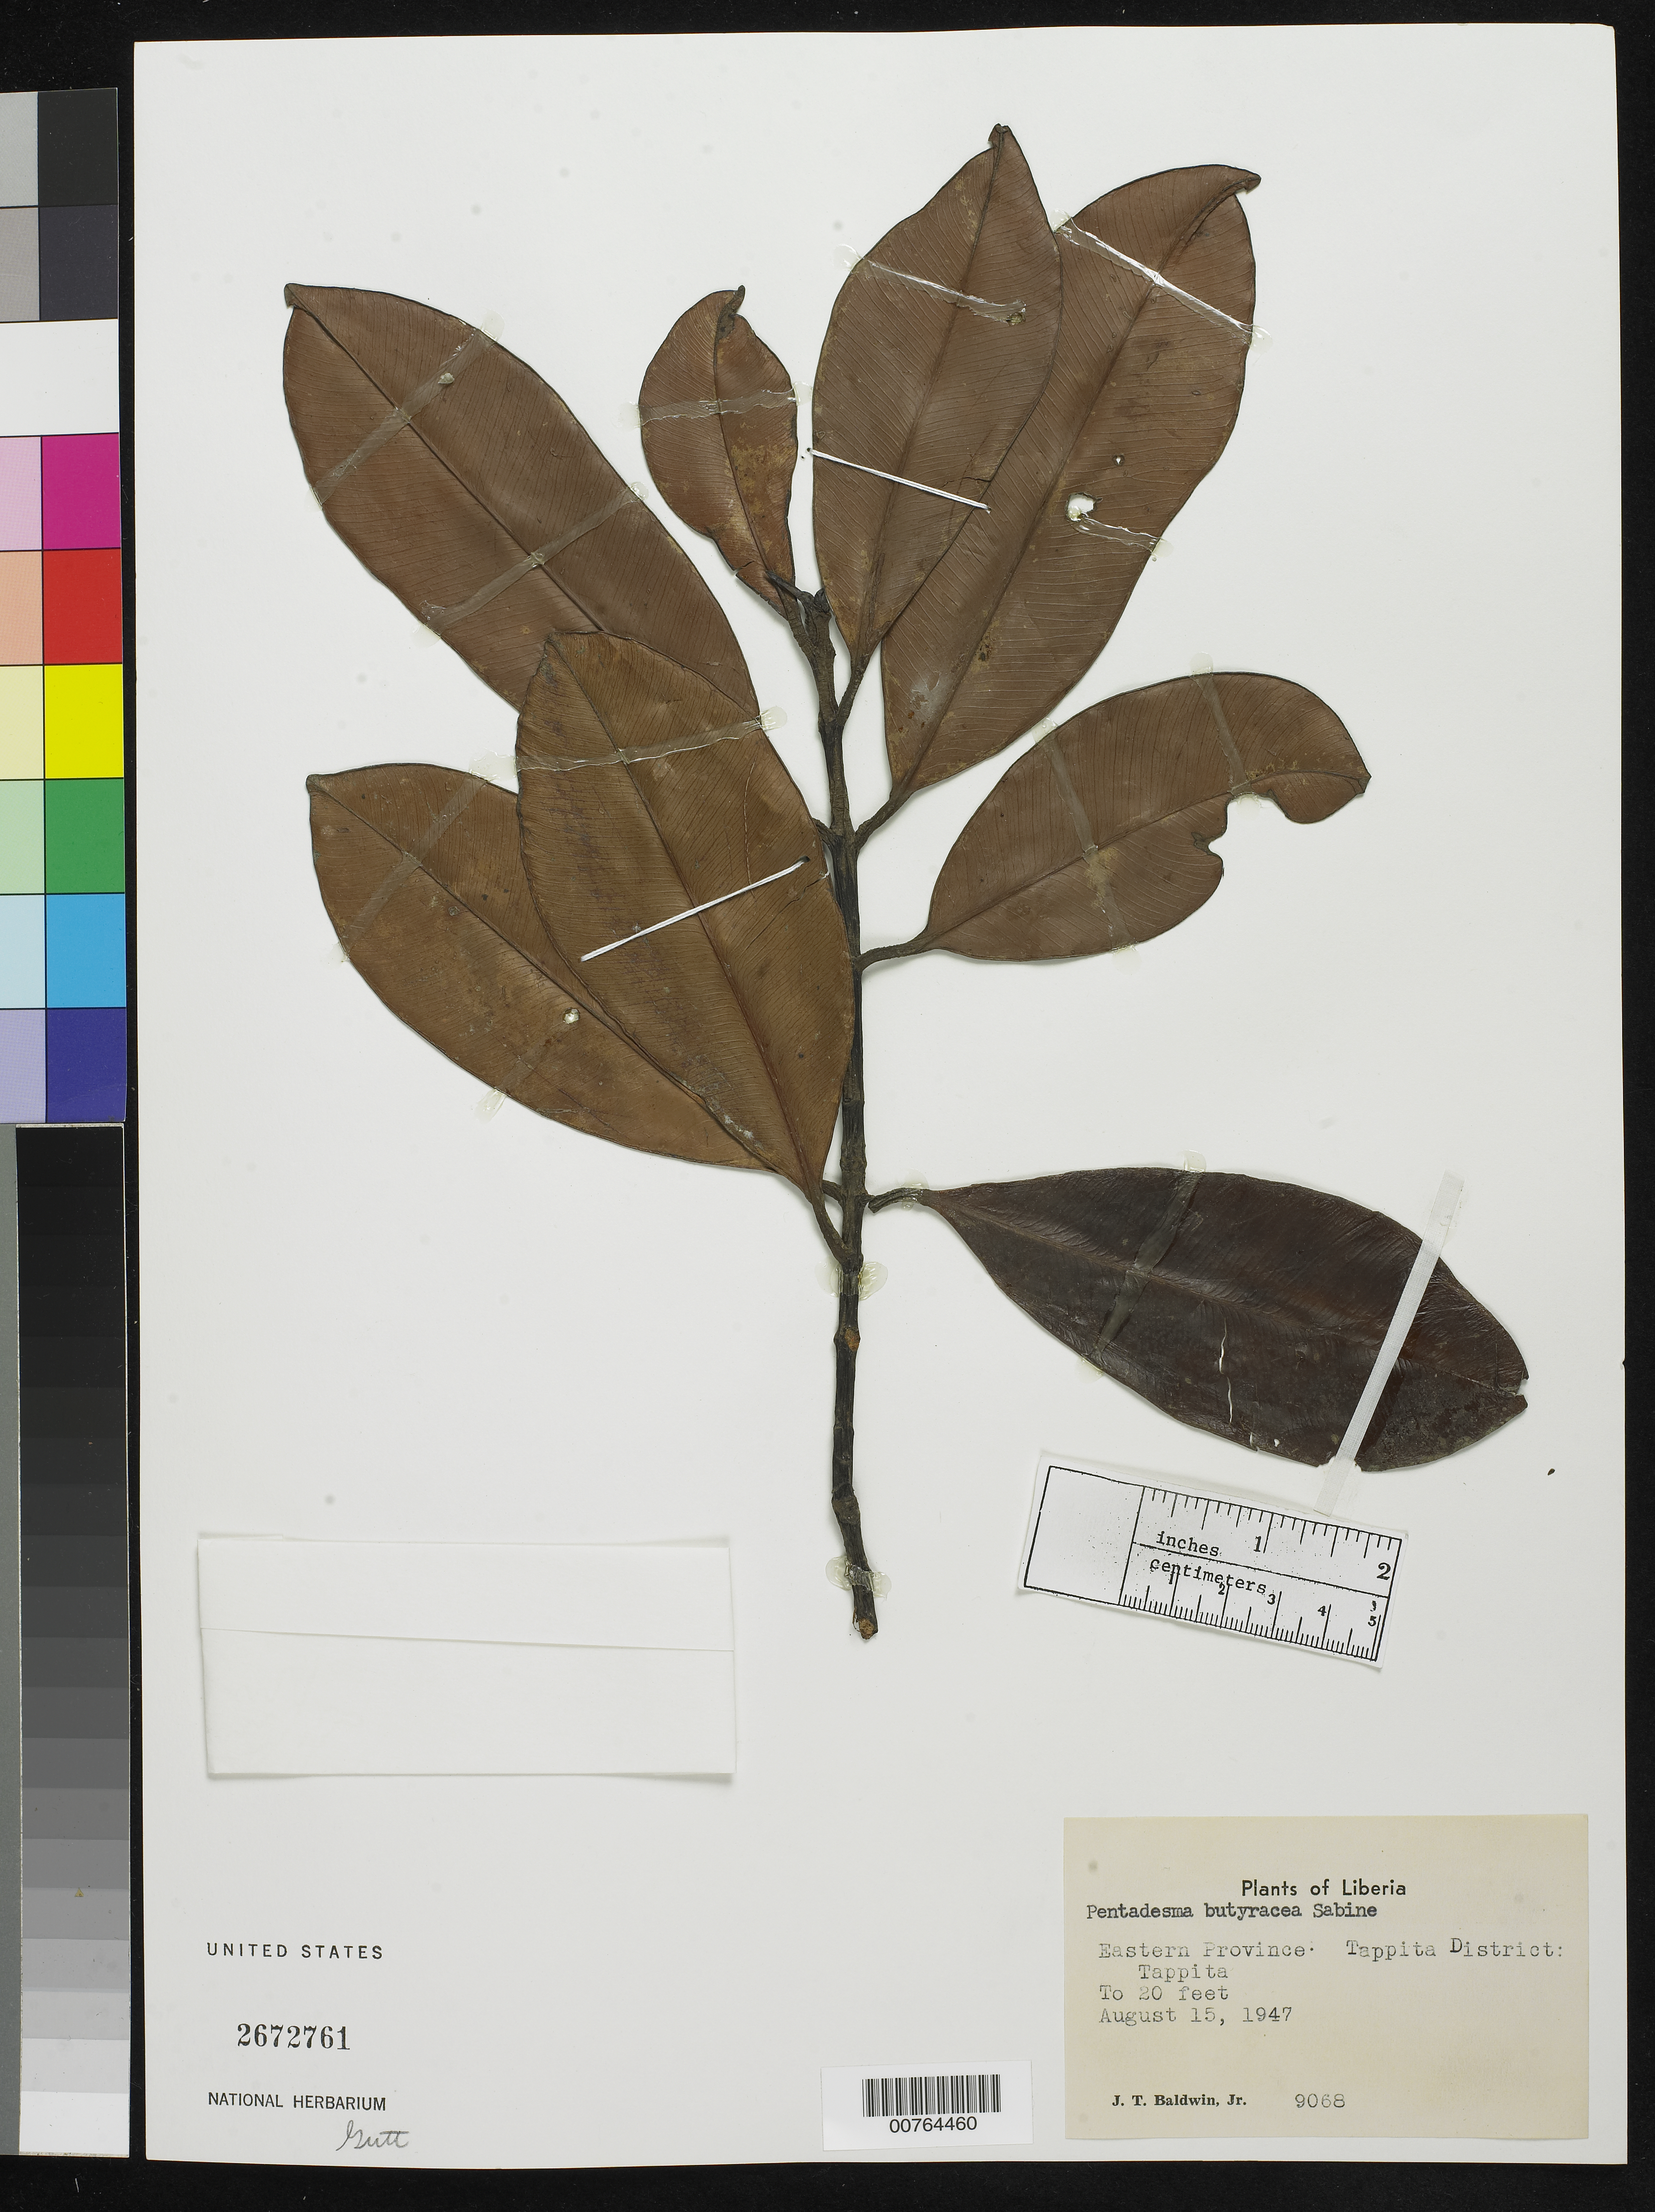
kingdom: Plantae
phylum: Tracheophyta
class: Magnoliopsida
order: Malpighiales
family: Clusiaceae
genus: Pentadesma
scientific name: Pentadesma butyracea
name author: Sabine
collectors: J. T. Baldwin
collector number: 9068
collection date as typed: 15 Aug 1947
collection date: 1947-08-15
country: Liberia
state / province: Nimba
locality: Eastern Province: Tappita District, Tappita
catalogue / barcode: US 2672761